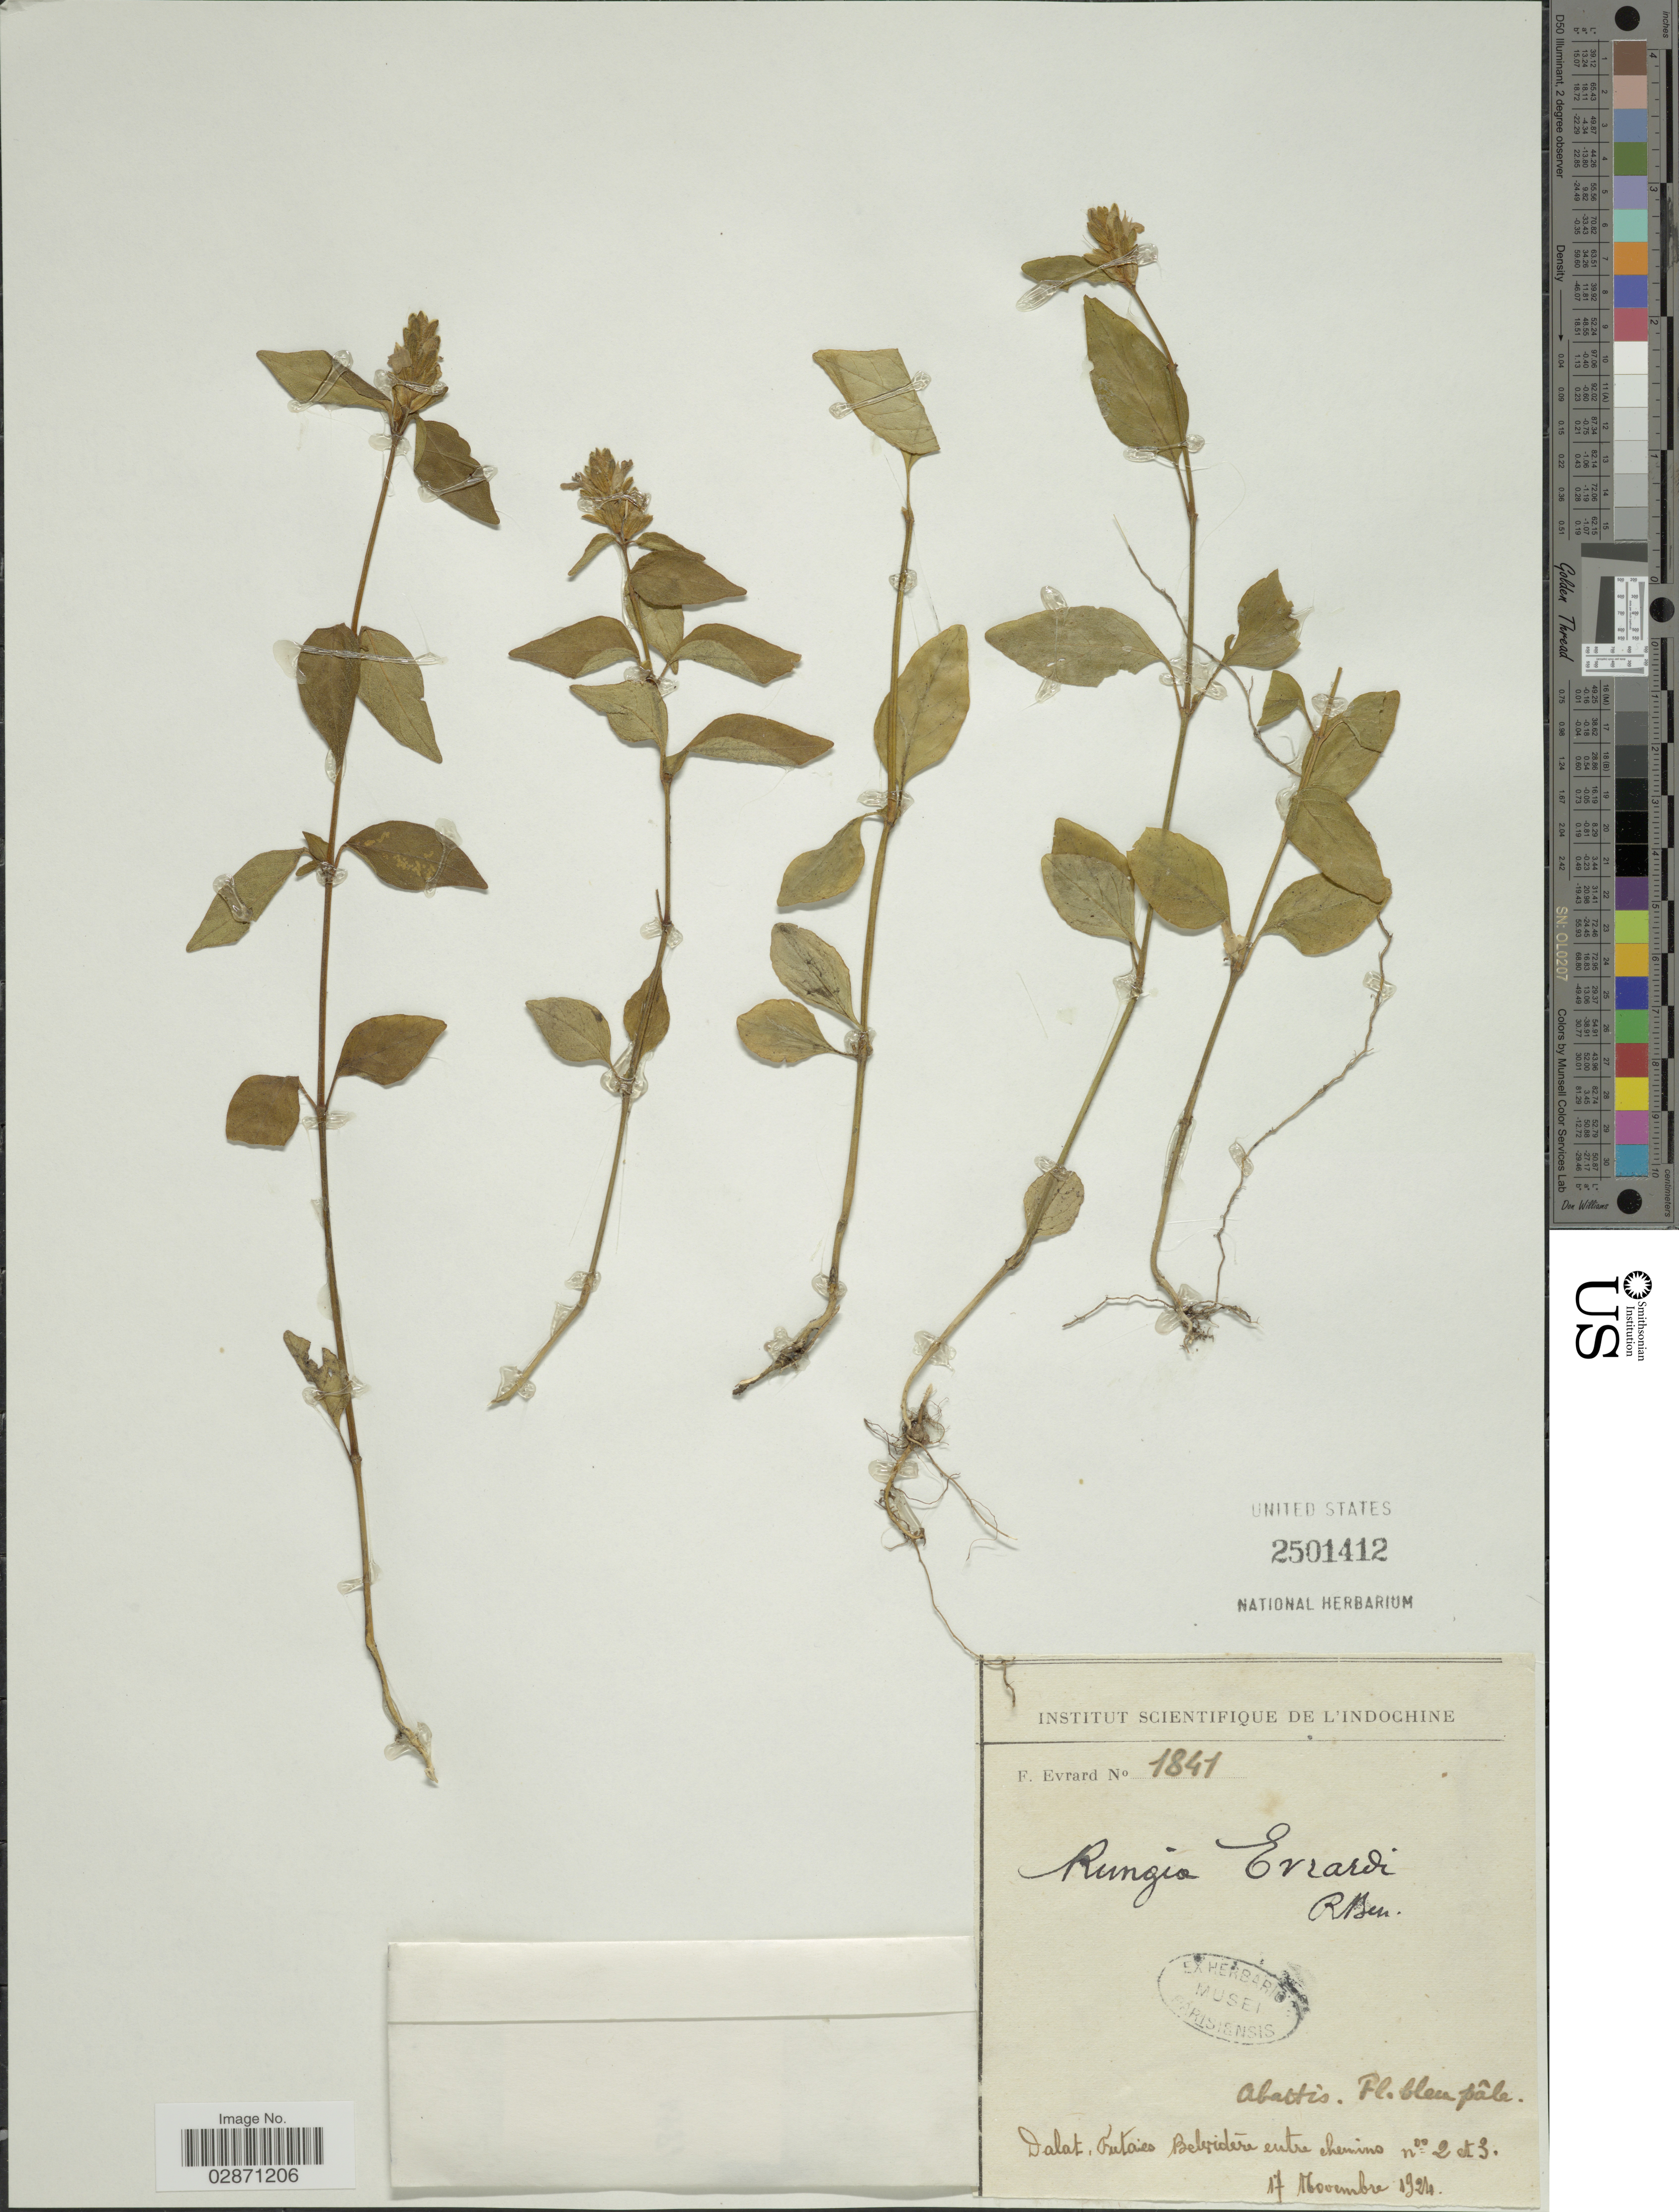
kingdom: Plantae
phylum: Tracheophyta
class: Magnoliopsida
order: Lamiales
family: Acanthaceae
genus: Rungia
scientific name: Rungia evrardi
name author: Benoist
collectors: F. Evrard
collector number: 1841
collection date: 1924-11-17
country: Vietnam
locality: Dalat, Futaies Belvidére entre chemino no 2 et 3.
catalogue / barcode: US 2501412